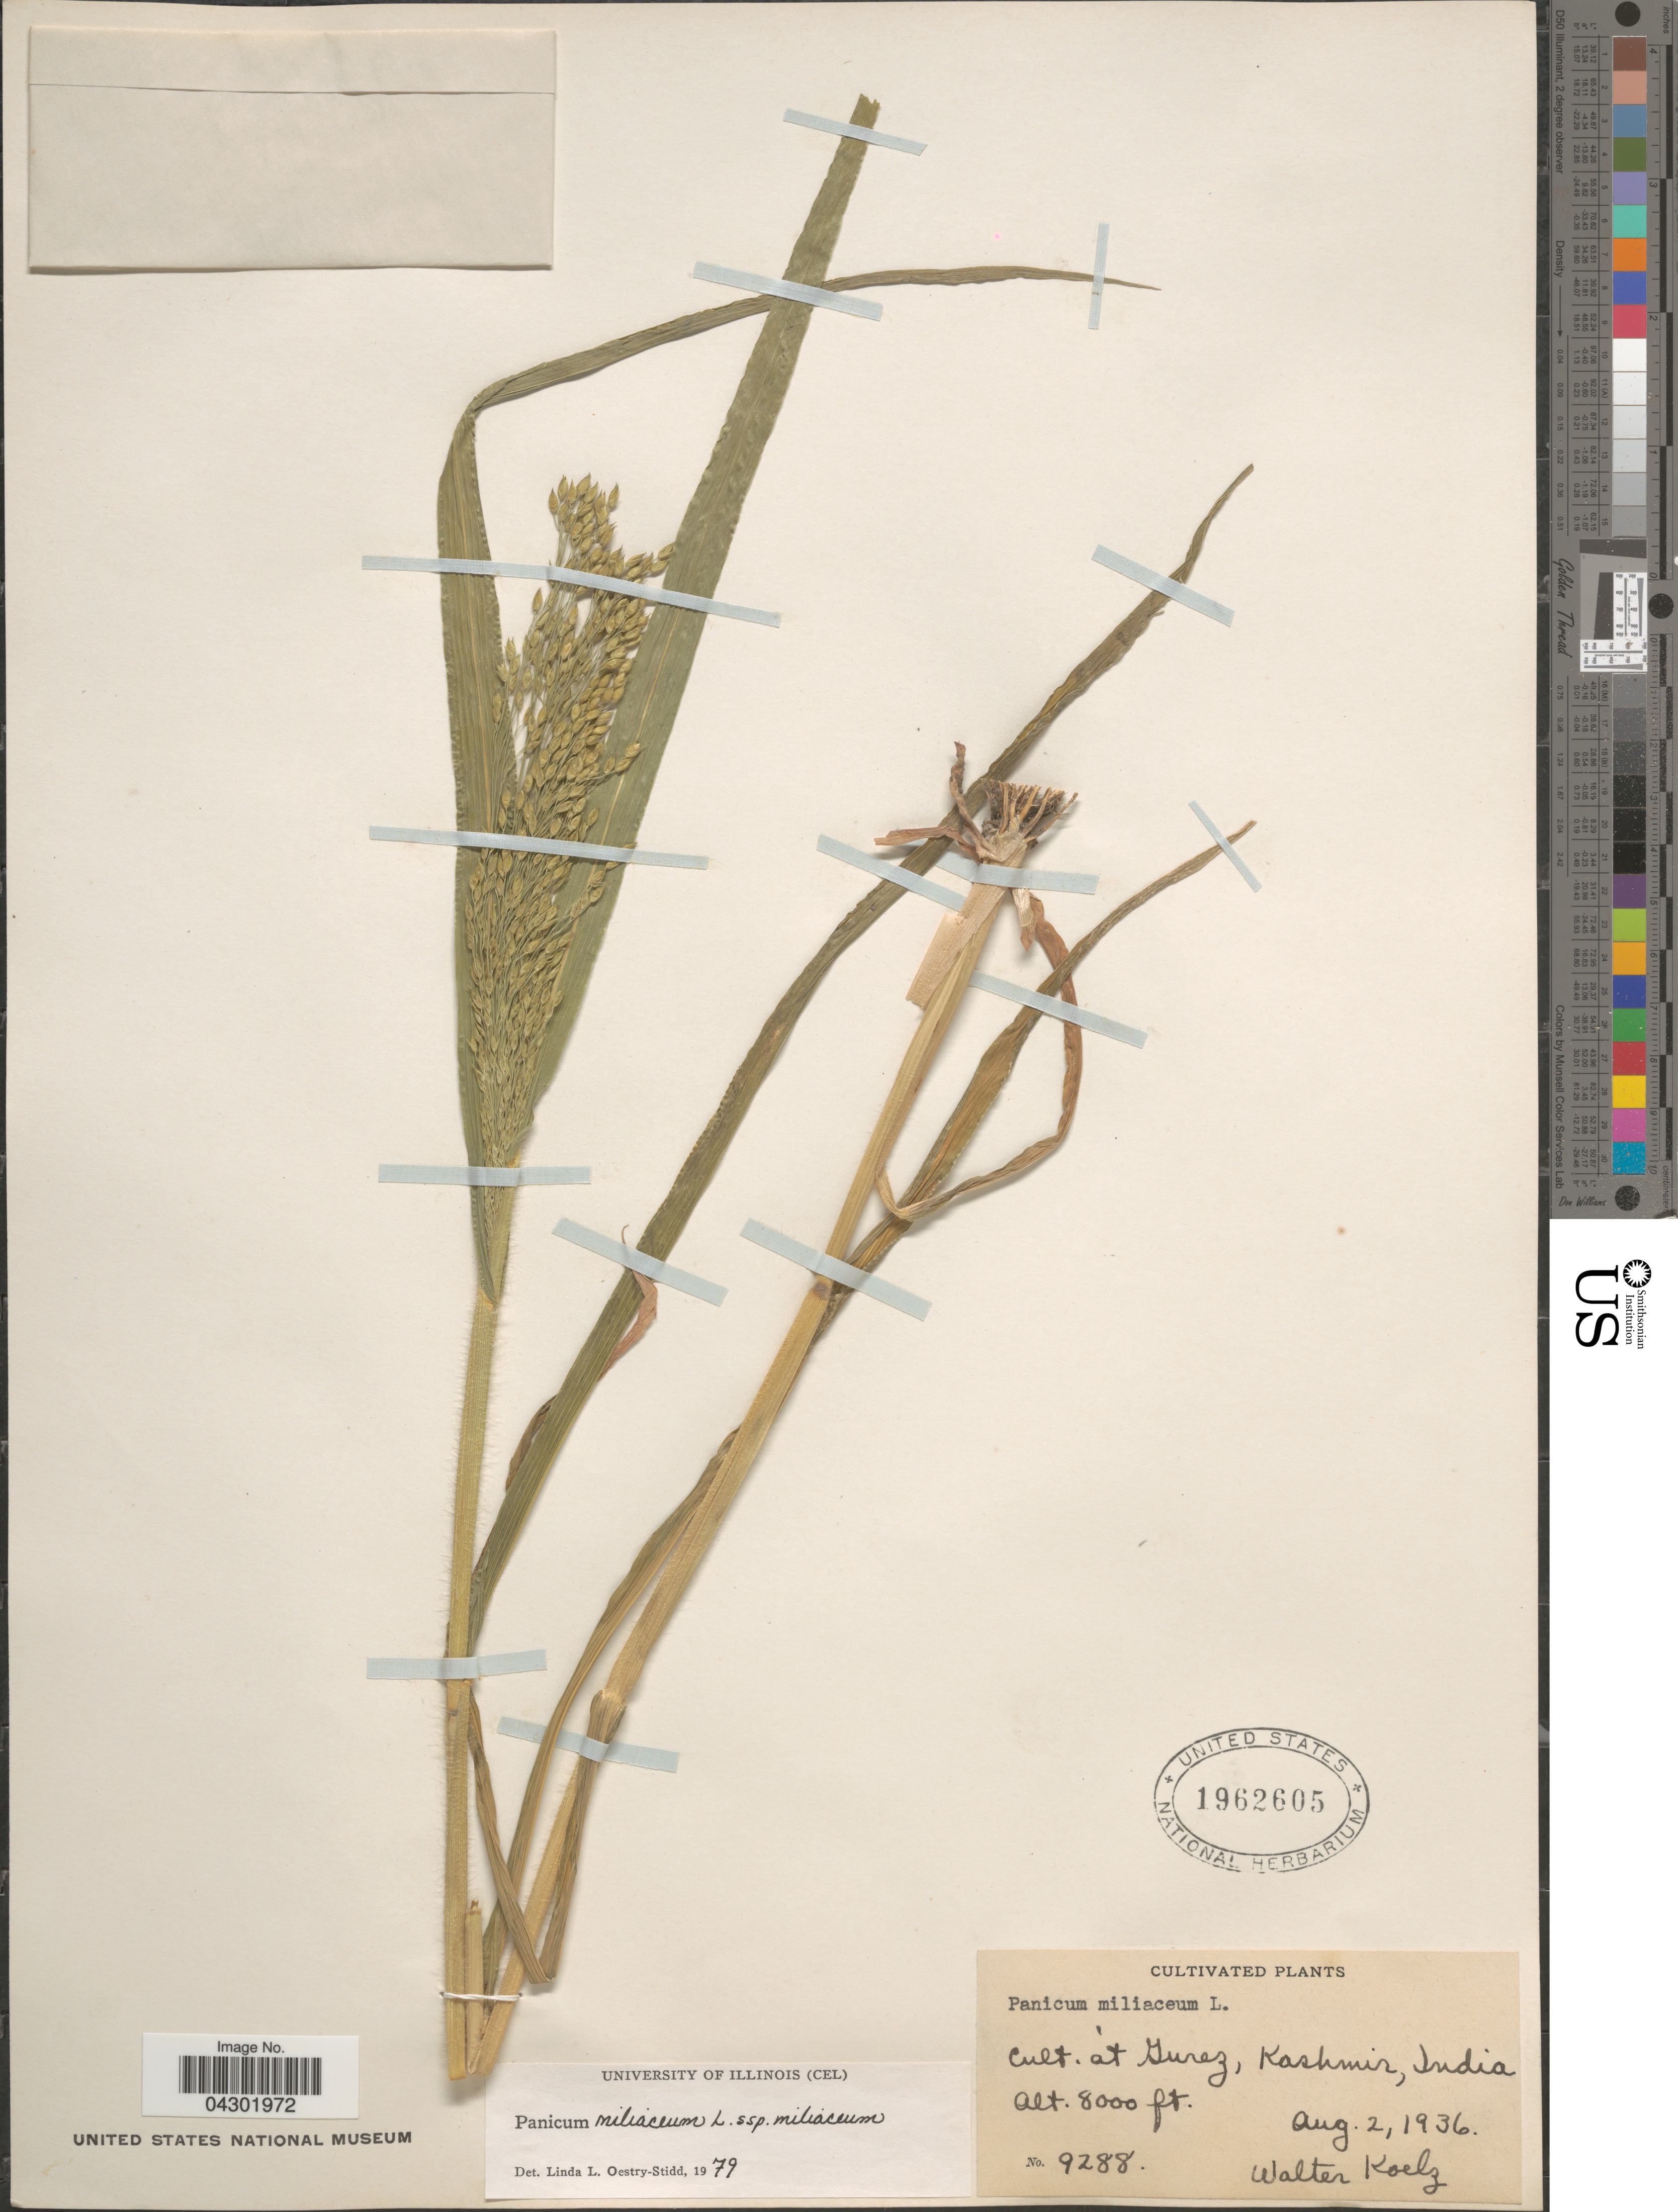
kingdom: Plantae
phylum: Tracheophyta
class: Liliopsida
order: Poales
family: Poaceae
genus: Panicum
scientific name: Panicum miliaceum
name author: L.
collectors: W. N. Koelz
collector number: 9288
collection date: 1936-08-02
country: India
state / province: Jammu and Kashmir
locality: Cult. at Jurez, Kashmir.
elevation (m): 2438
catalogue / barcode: US 1962605